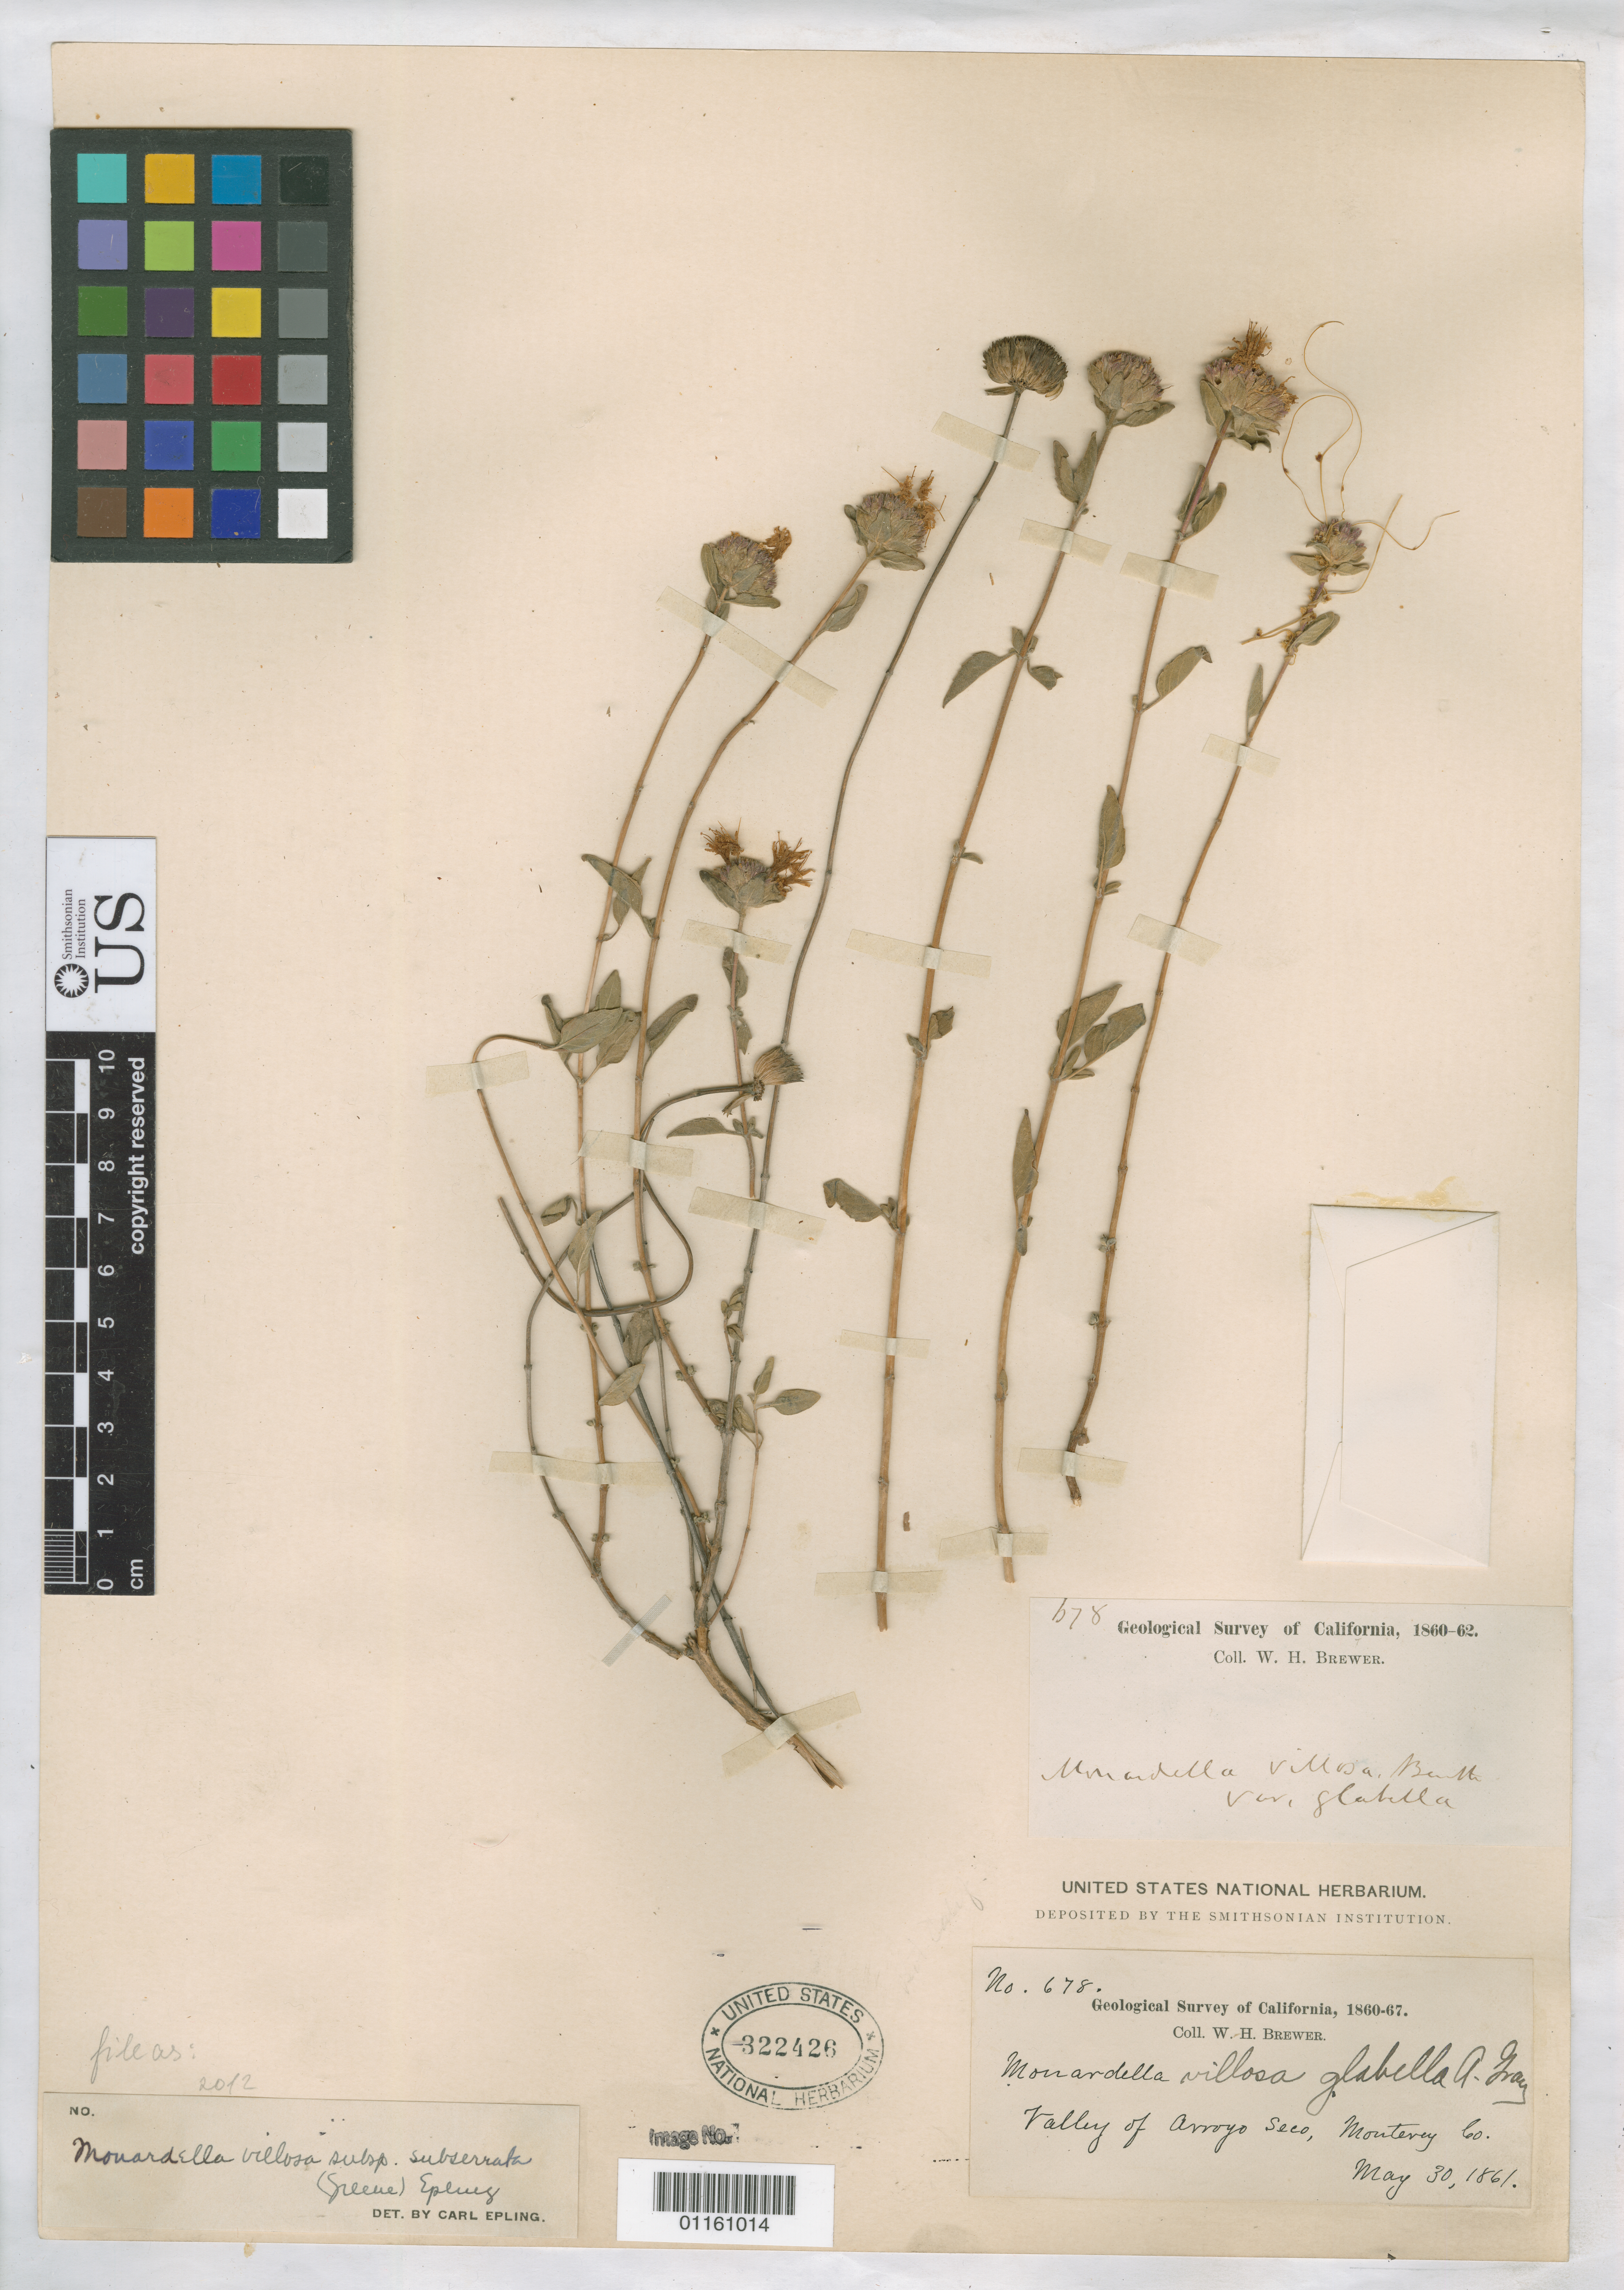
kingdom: Plantae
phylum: Tracheophyta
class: Magnoliopsida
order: Lamiales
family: Lamiaceae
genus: Monardella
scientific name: Monardella villosa subsp. subserrata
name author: (Greene) Epling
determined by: Epling, C. C.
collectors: W. H. Brewer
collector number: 678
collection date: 1861-05-30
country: United States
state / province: California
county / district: Monterey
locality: Valley of Arroyo Seco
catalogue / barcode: US 322426